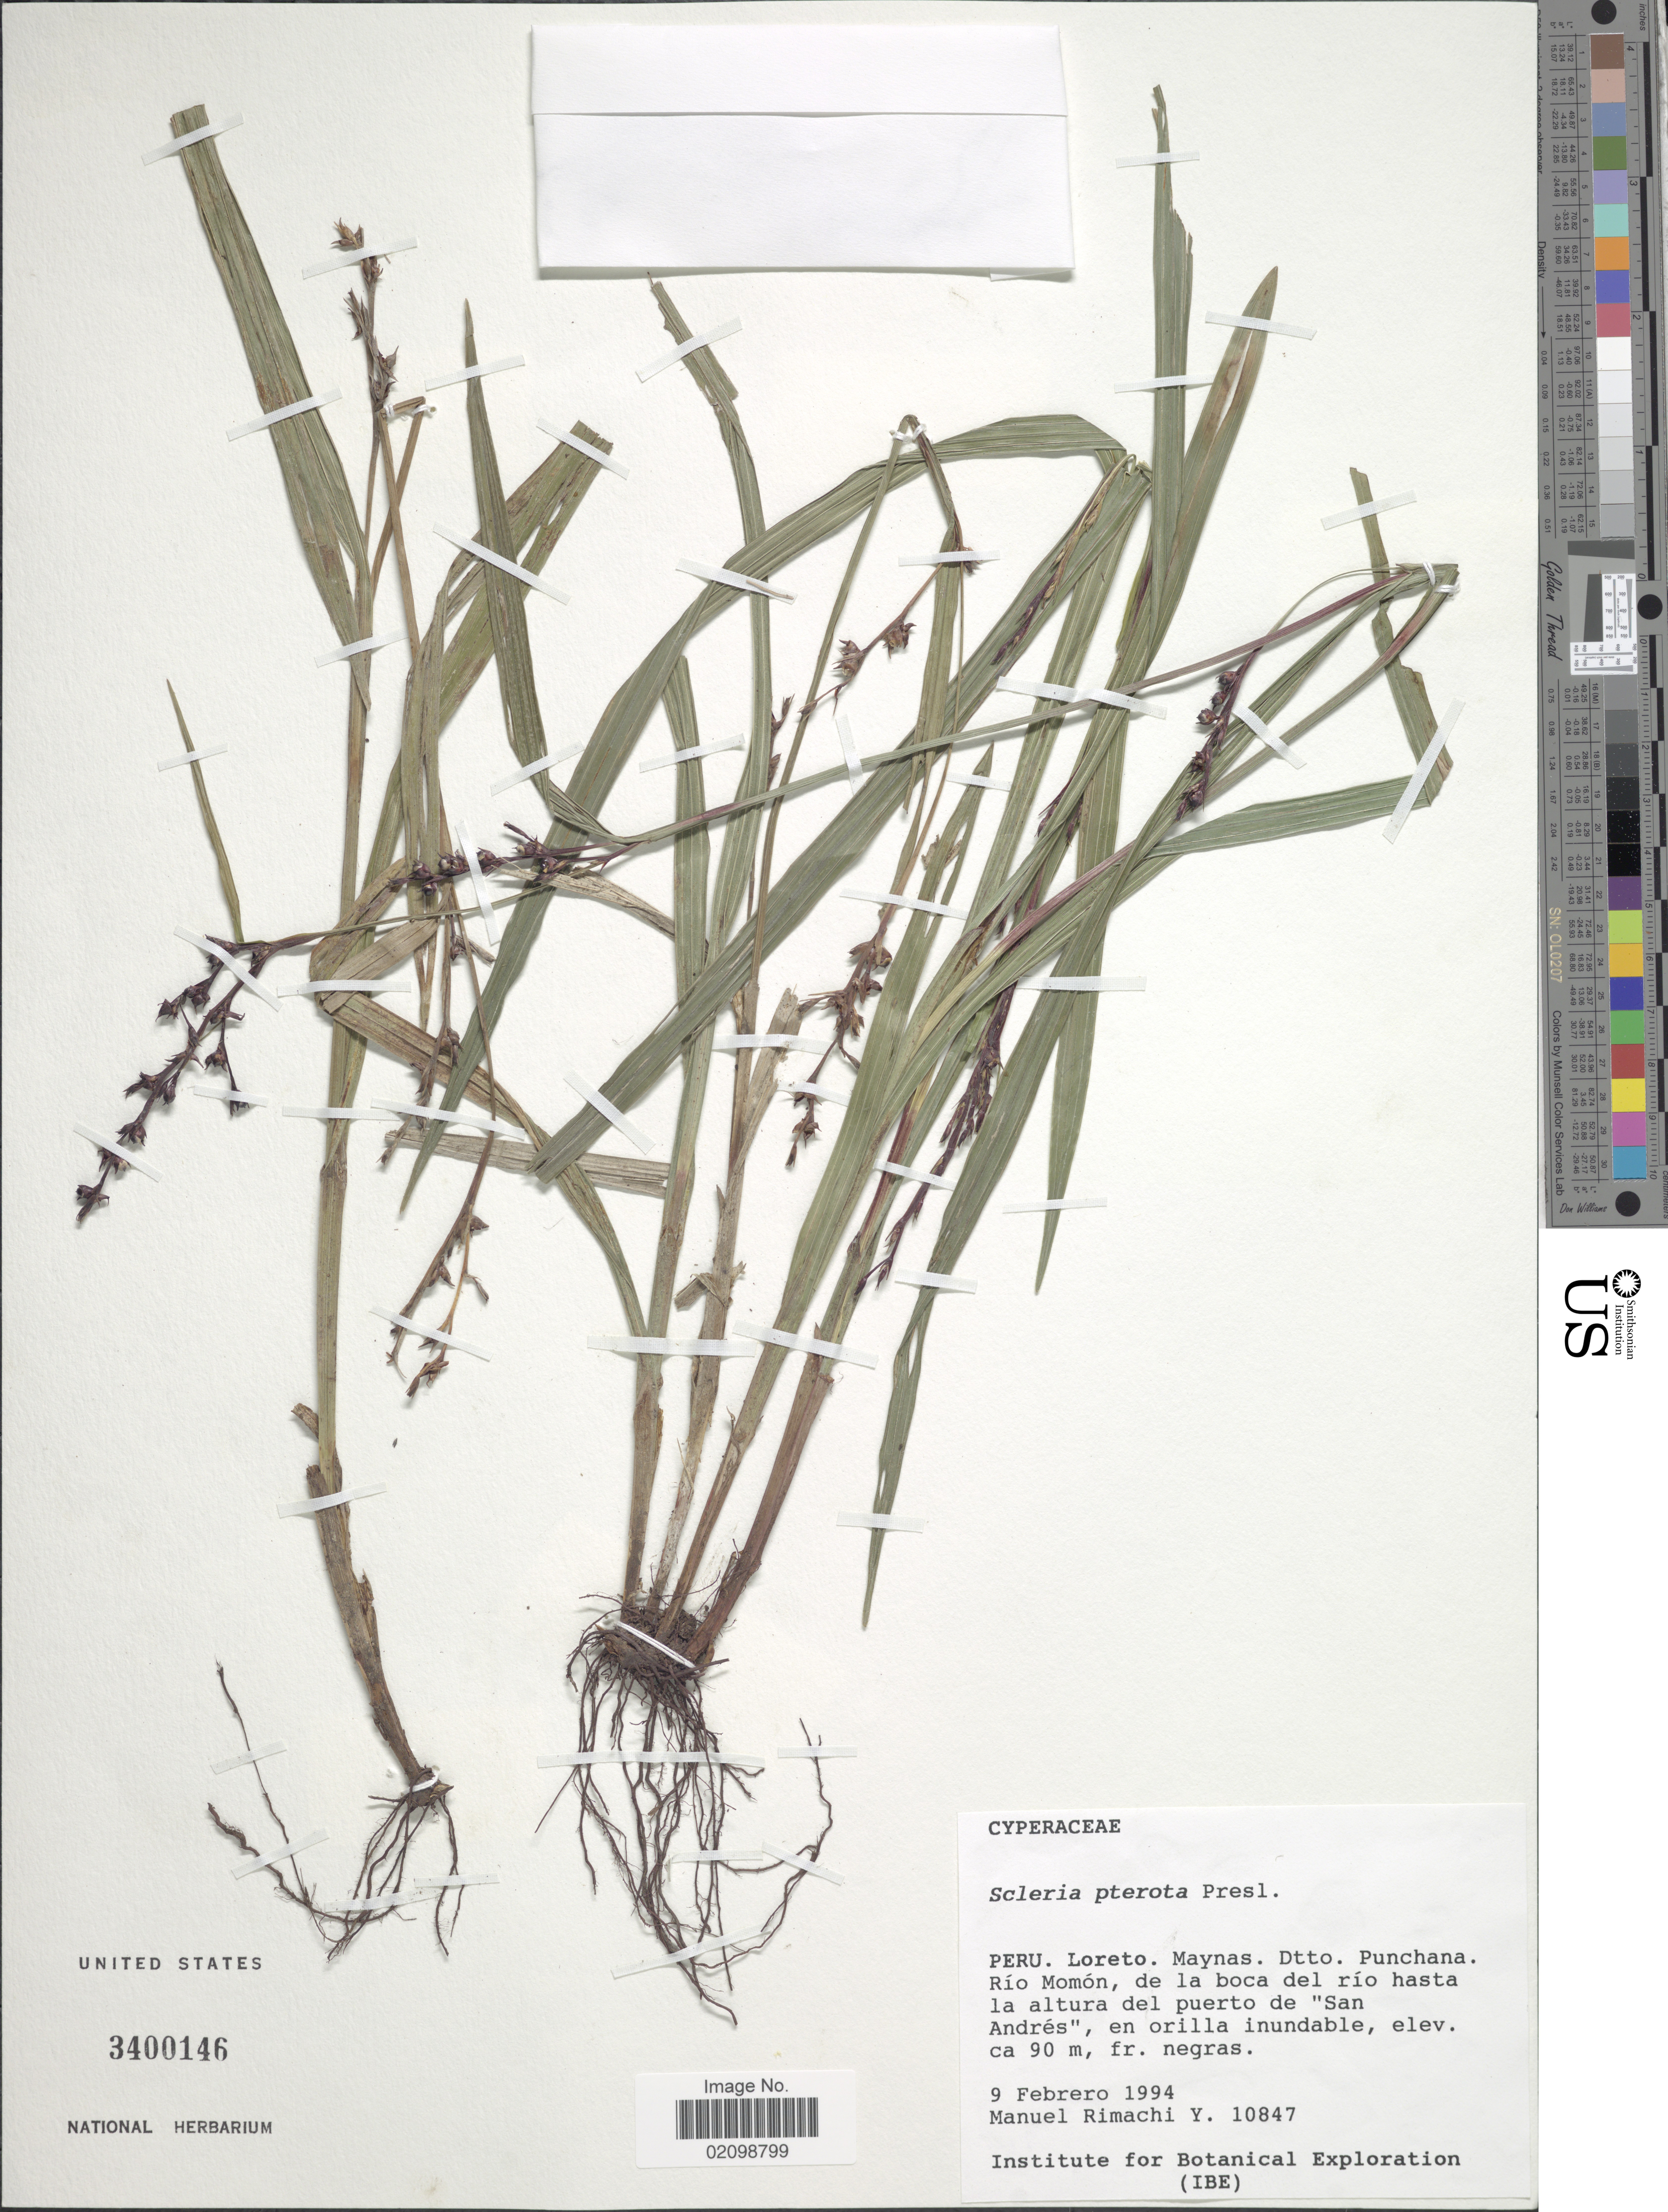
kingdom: Plantae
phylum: Tracheophyta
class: Liliopsida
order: Poales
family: Cyperaceae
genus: Scleria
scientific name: Scleria gaertneri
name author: Raddi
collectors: M. Rimachi Y.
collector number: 10847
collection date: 1994-02-09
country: Peru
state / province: Loreto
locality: Maynas. Dtto. Punchana Rio Momon, de la boca del rio hasta la altura del puerto de "San Andres", en orilla inundable.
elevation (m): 90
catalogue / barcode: US 3400146